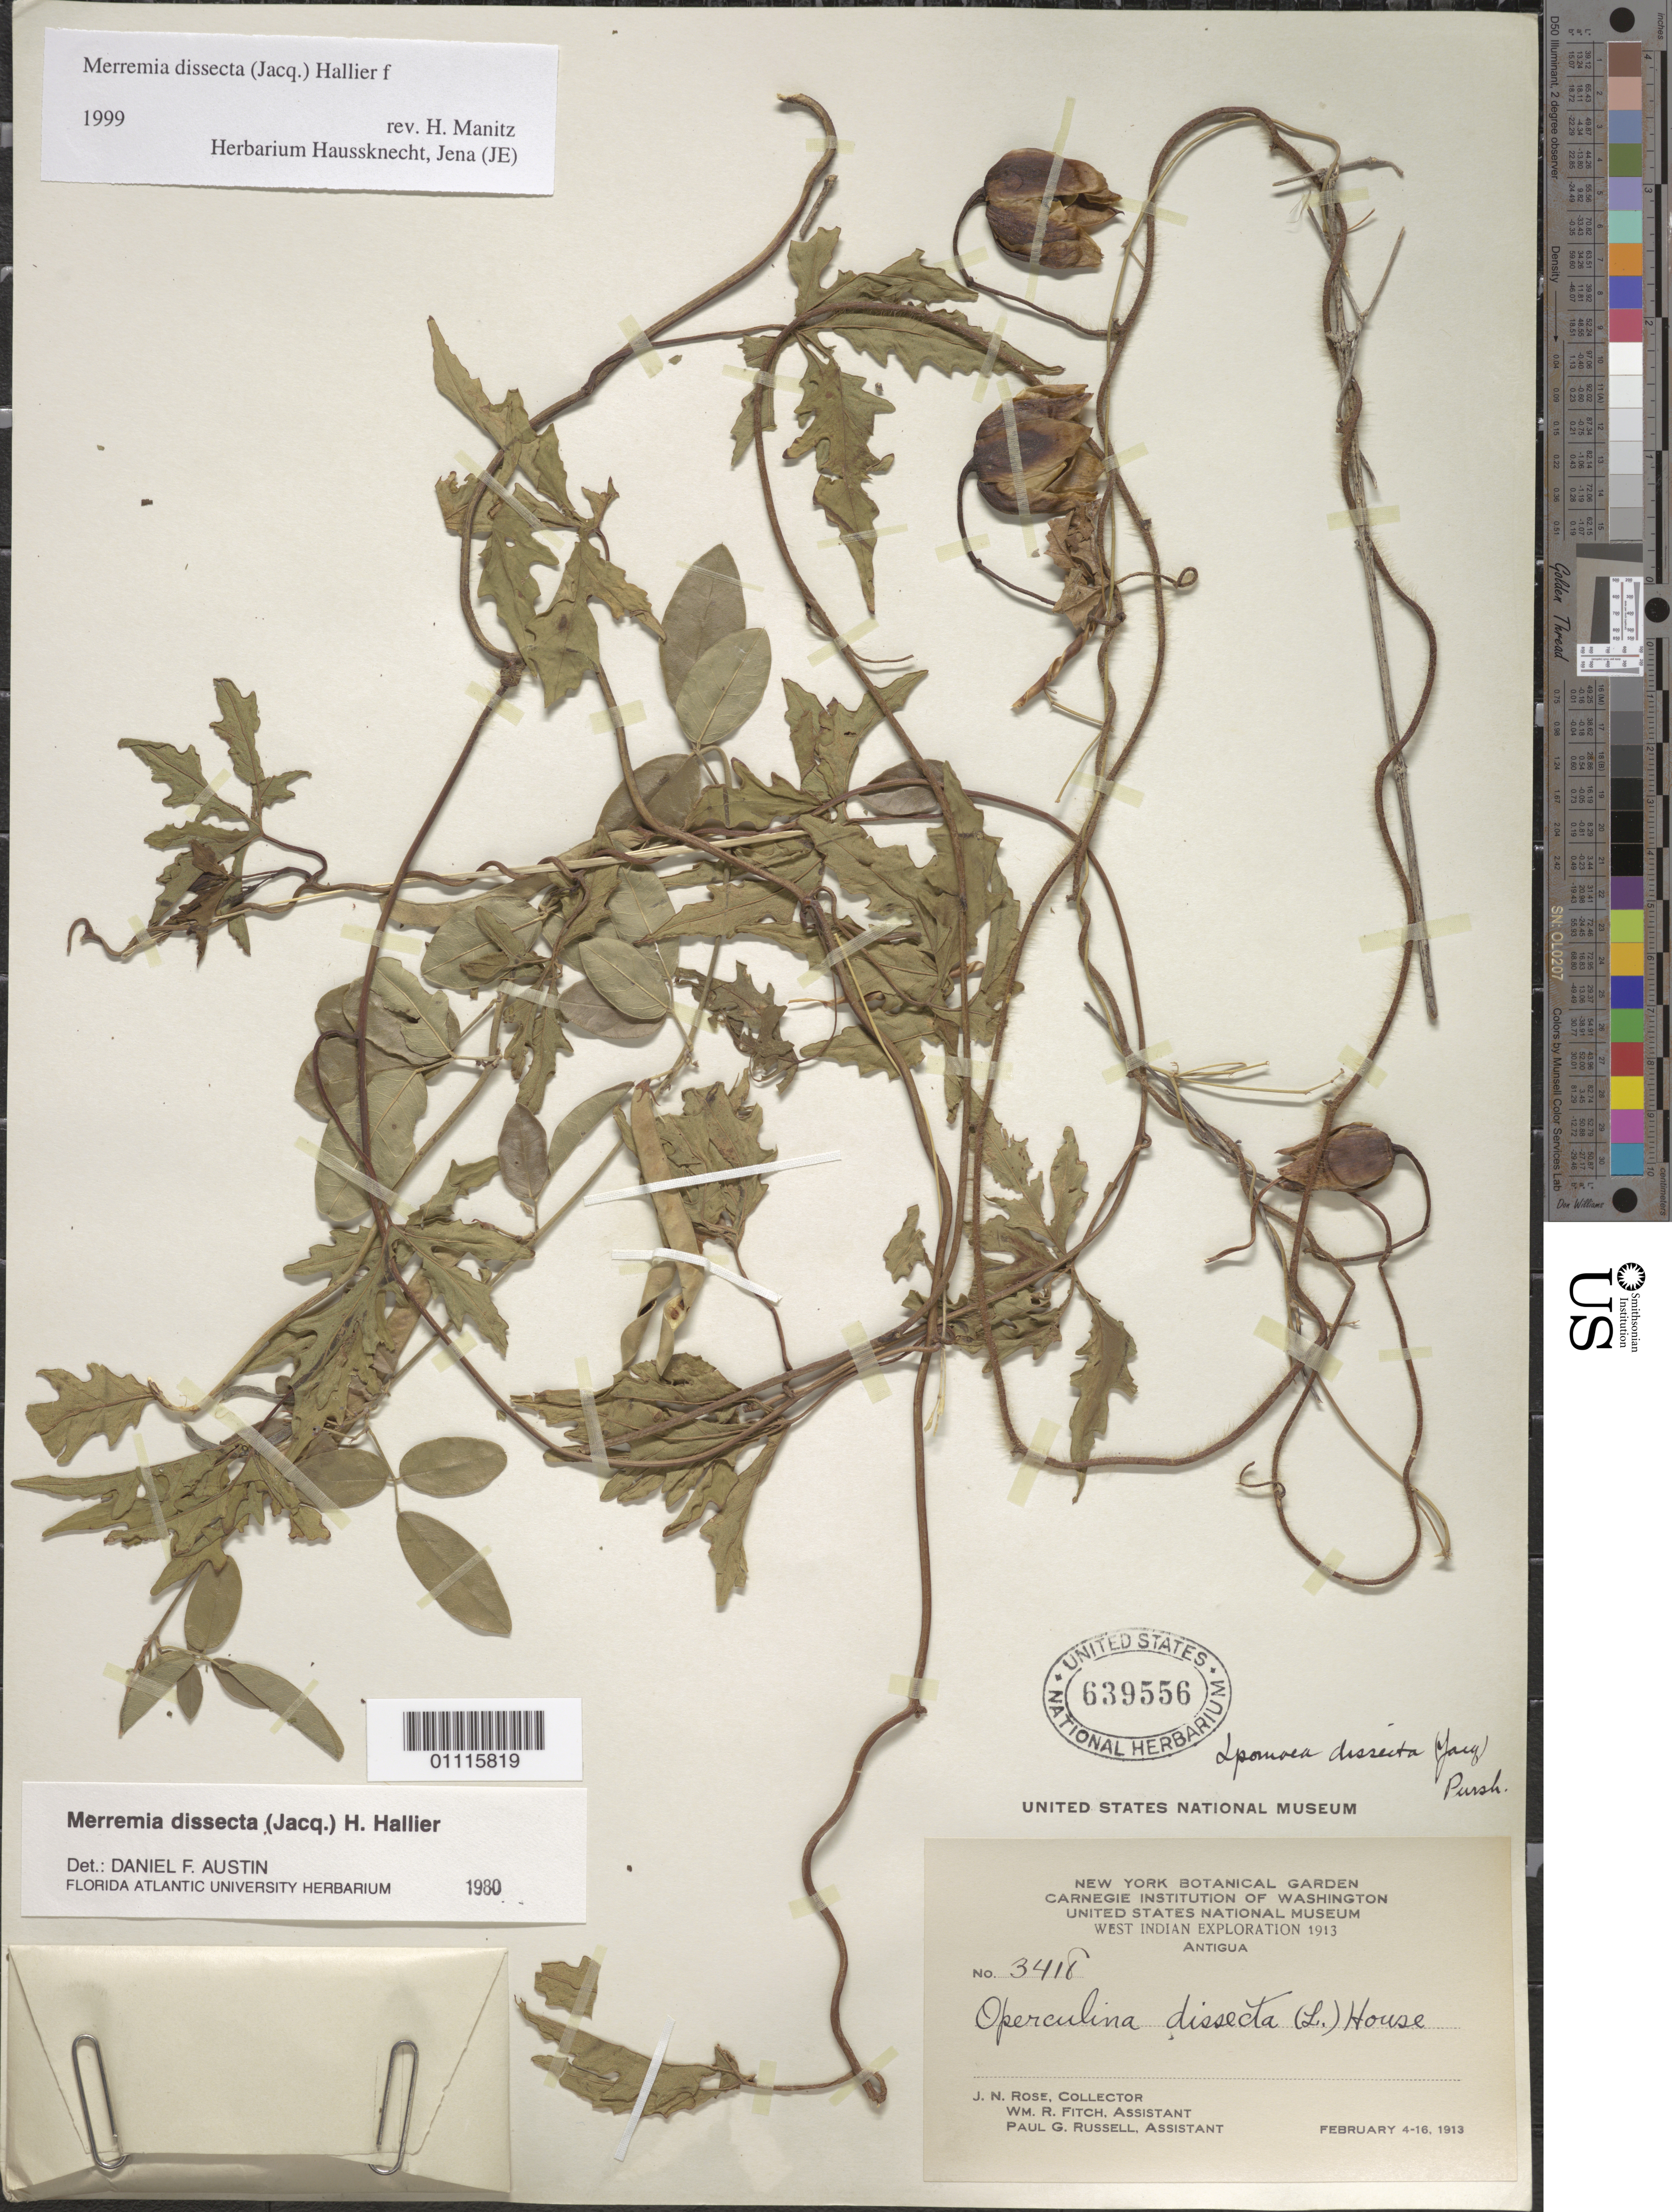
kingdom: Plantae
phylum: Tracheophyta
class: Magnoliopsida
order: Solanales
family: Convolvulaceae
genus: Distimake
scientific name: Distimake dissectus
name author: (Jacq.) A. R. Simões & Staples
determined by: Strong, Mark T., (BOT), Smithsonian Institution - National Museum of Natural History (UNITED STATES)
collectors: J. N. Rose, W. R. Fitch & P. G. Russell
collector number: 3418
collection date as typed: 04 Feb 1913 to 16 Feb 1913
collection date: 1913-02-04/1913-02-16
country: Antigua and Barbuda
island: Leeward Is.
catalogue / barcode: US 639556